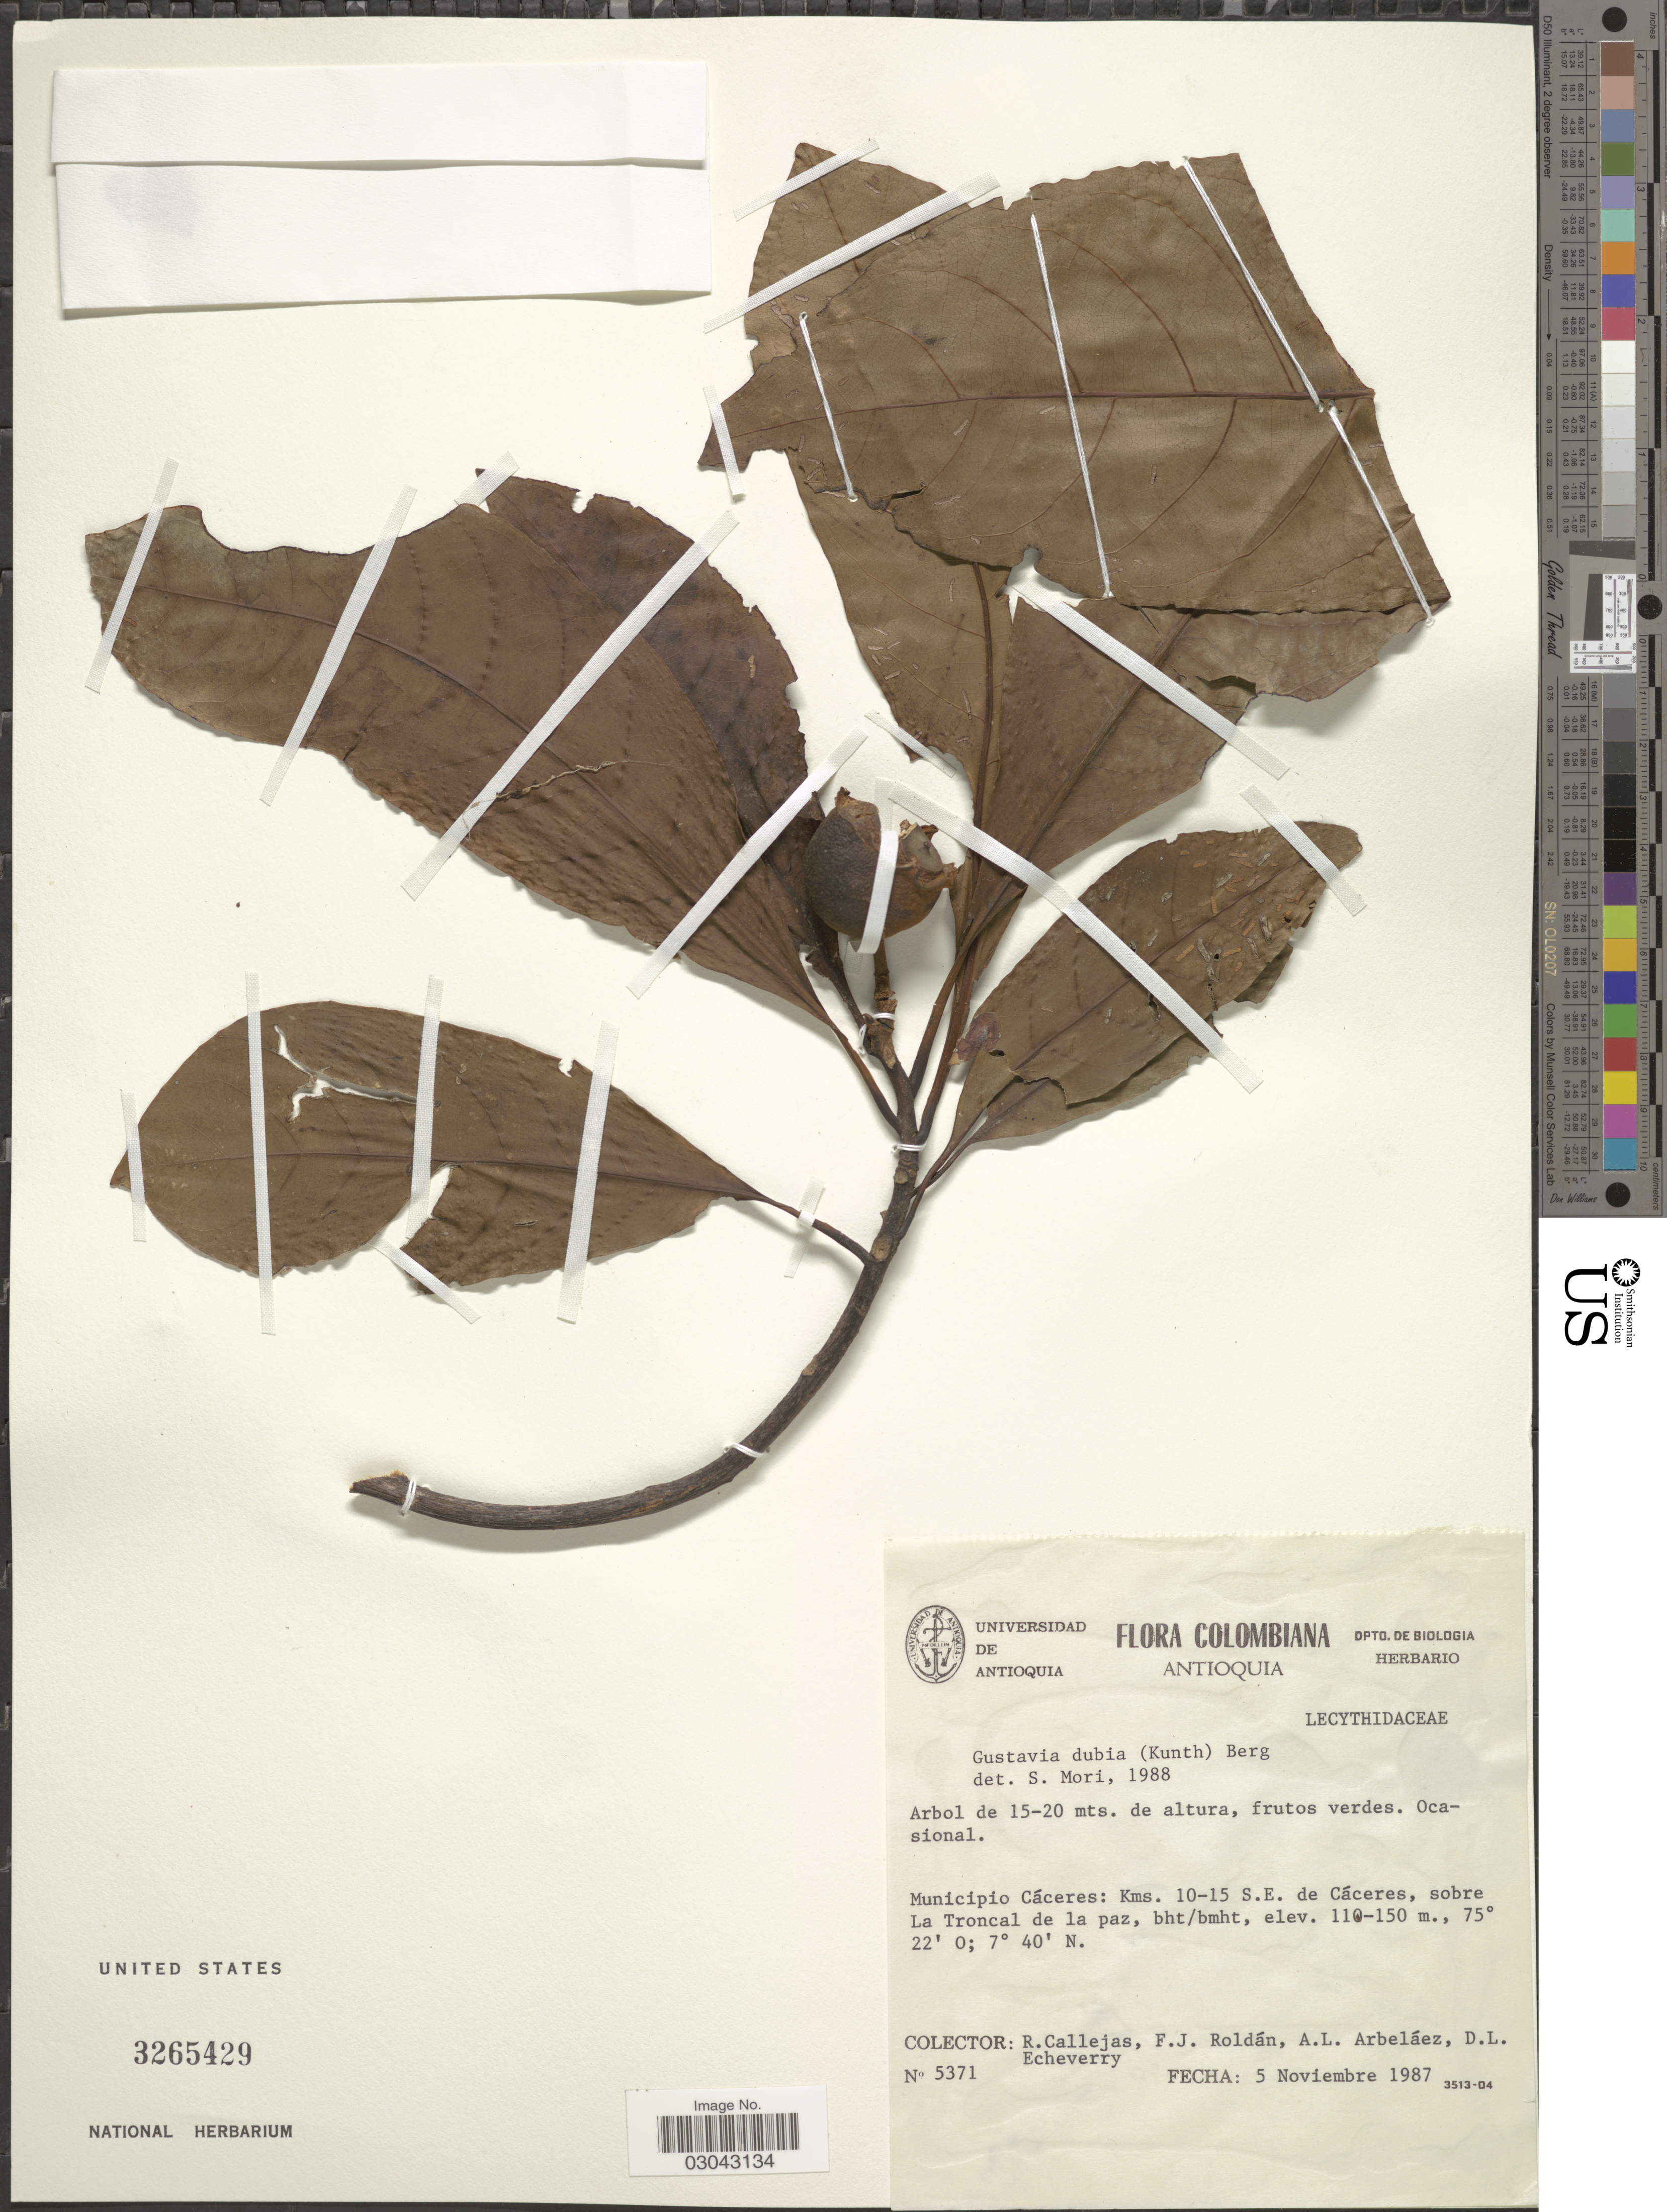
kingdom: Plantae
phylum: Tracheophyta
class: Magnoliopsida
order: Ericales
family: Lecythidaceae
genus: Gustavia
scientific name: Gustavia dubia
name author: (Kunth) O. Berg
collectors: R. Callejas, F. J. Roldán, A. Arbeláez Alvarez & D. Echeverry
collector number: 5371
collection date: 1987-11-05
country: Colombia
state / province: Antioquia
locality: Municipio Cáceres: Kms. 10-15 S.E. de Cáceres, sobre La Troncal de la paz, bht/bmht.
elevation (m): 110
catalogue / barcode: US 3265429